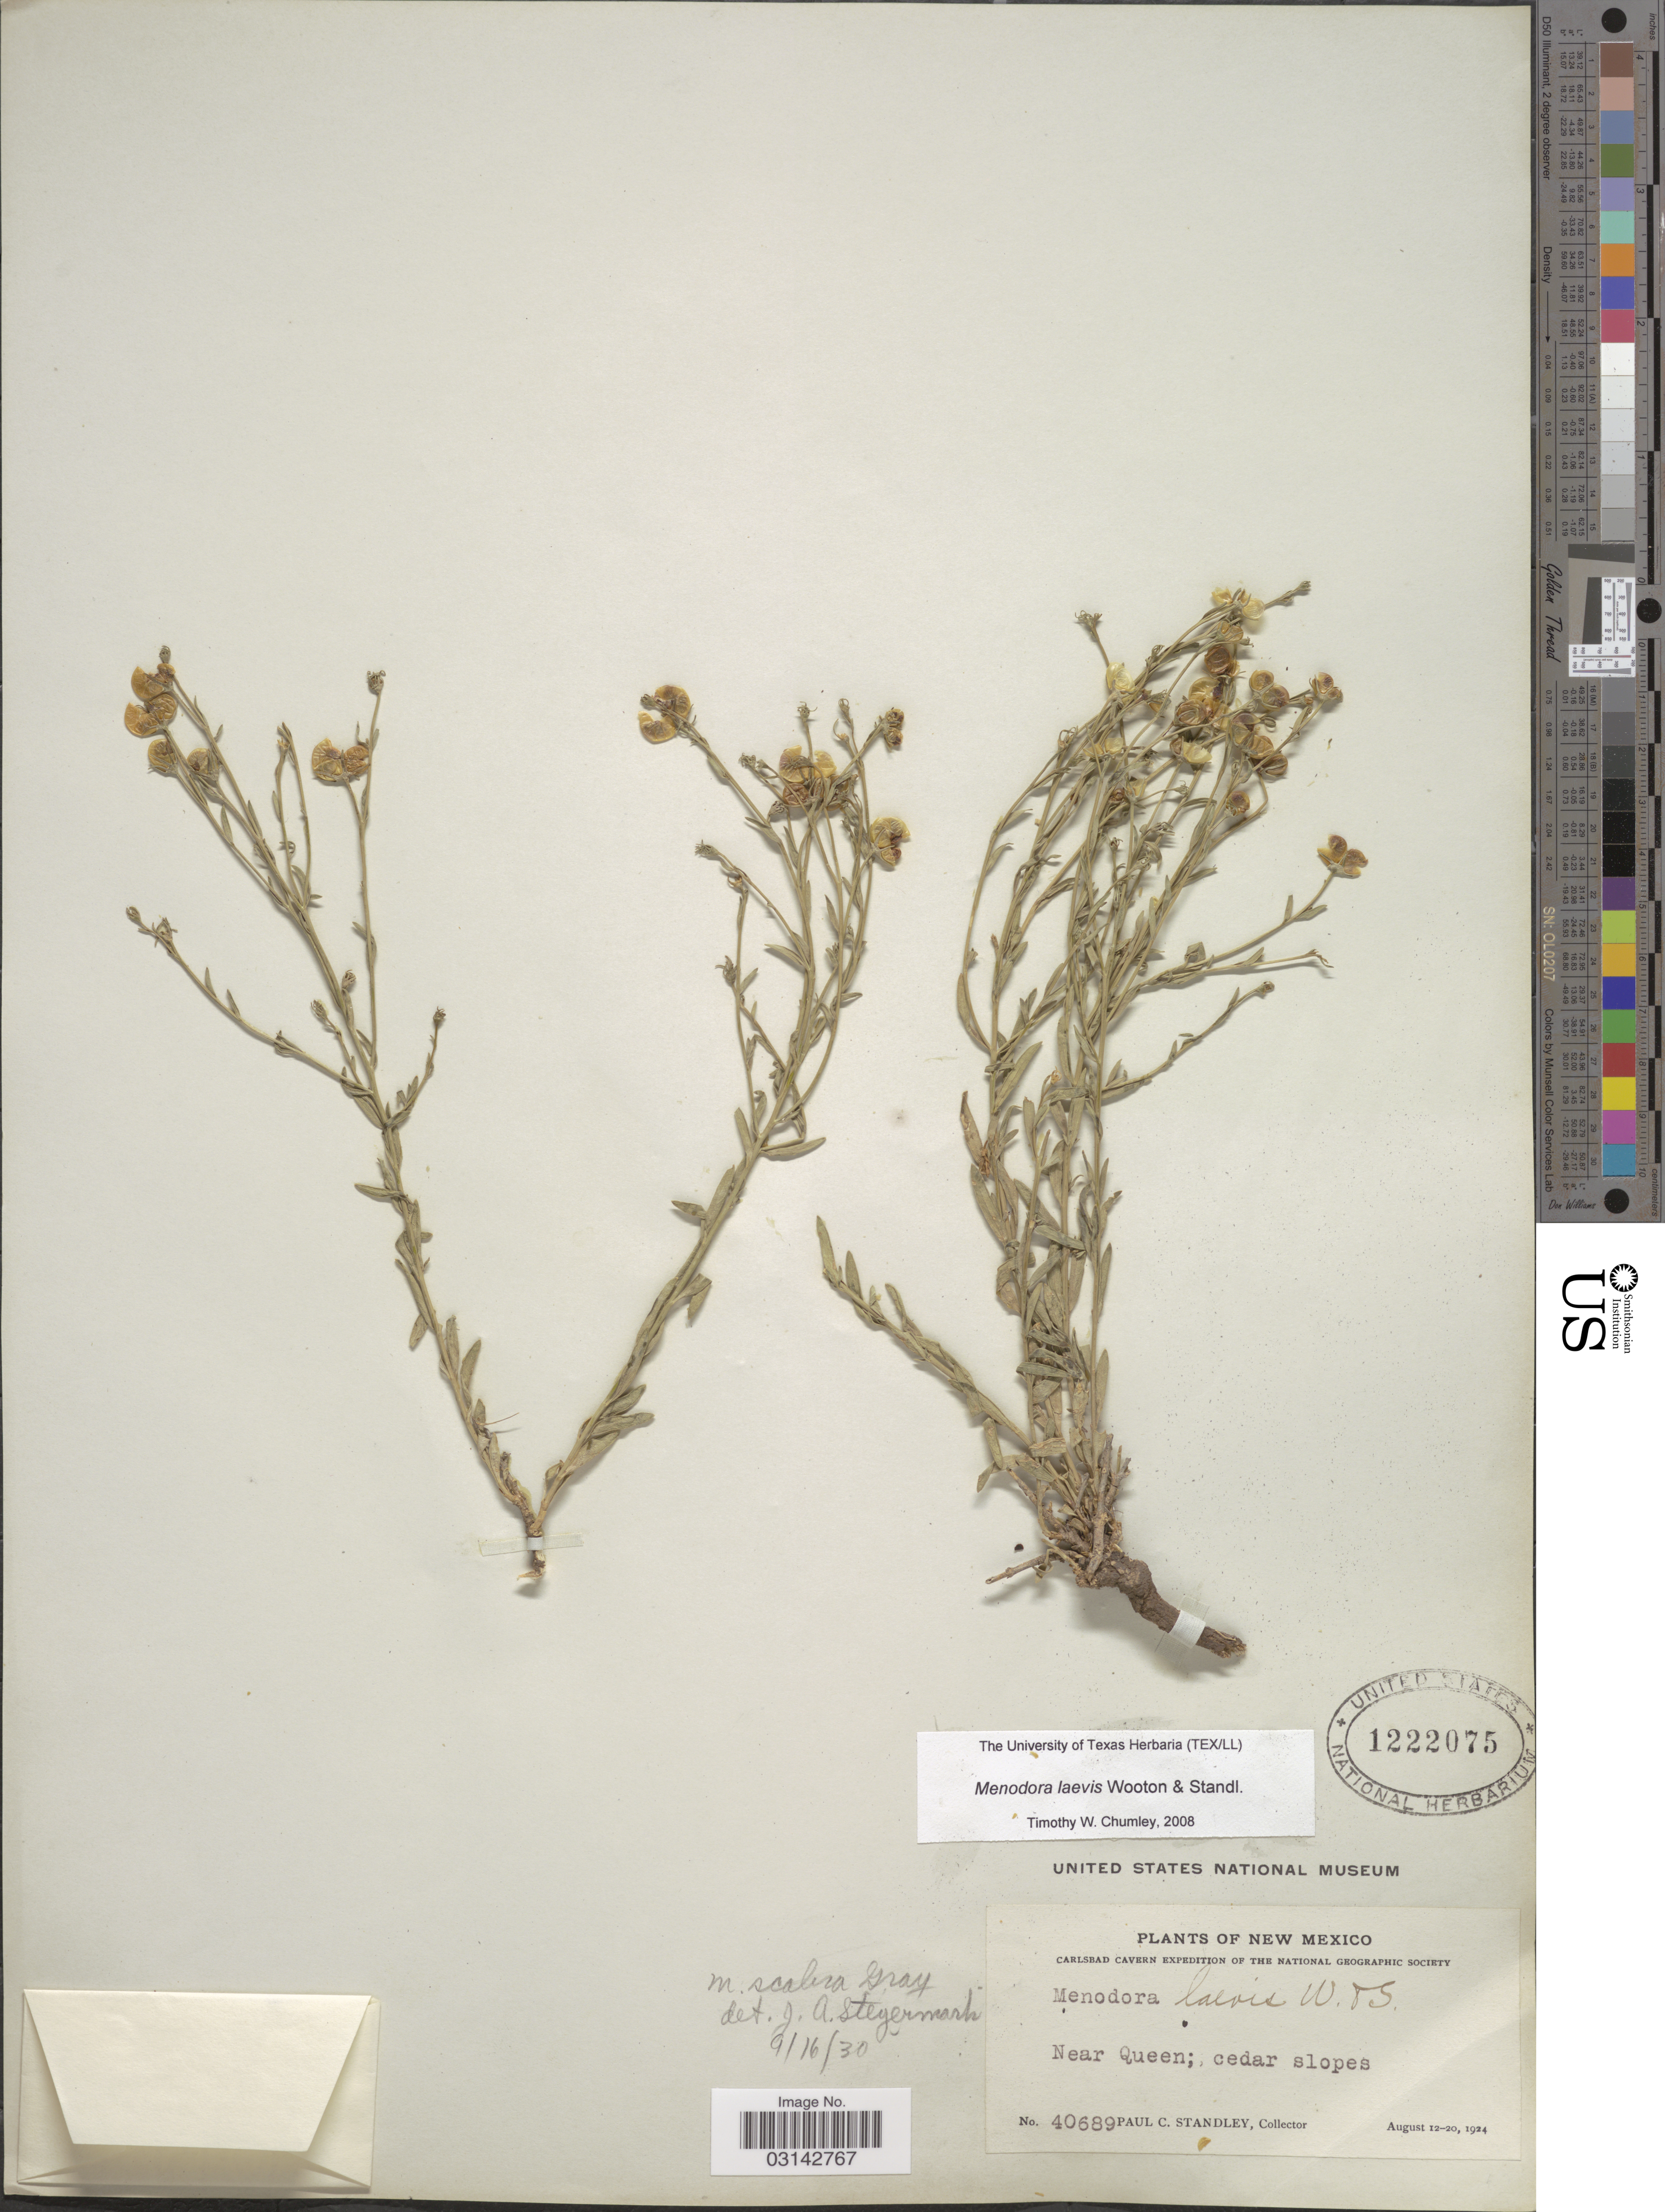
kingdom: Plantae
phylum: Tracheophyta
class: Magnoliopsida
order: Lamiales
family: Oleaceae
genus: Menodora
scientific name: Menodora laevis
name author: Wooton & Standl.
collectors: P. C. Standley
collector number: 40689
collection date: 1924-08-12/1924-08-20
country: United States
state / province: New Mexico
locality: Near Queen; cedar slopes.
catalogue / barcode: US 1222075